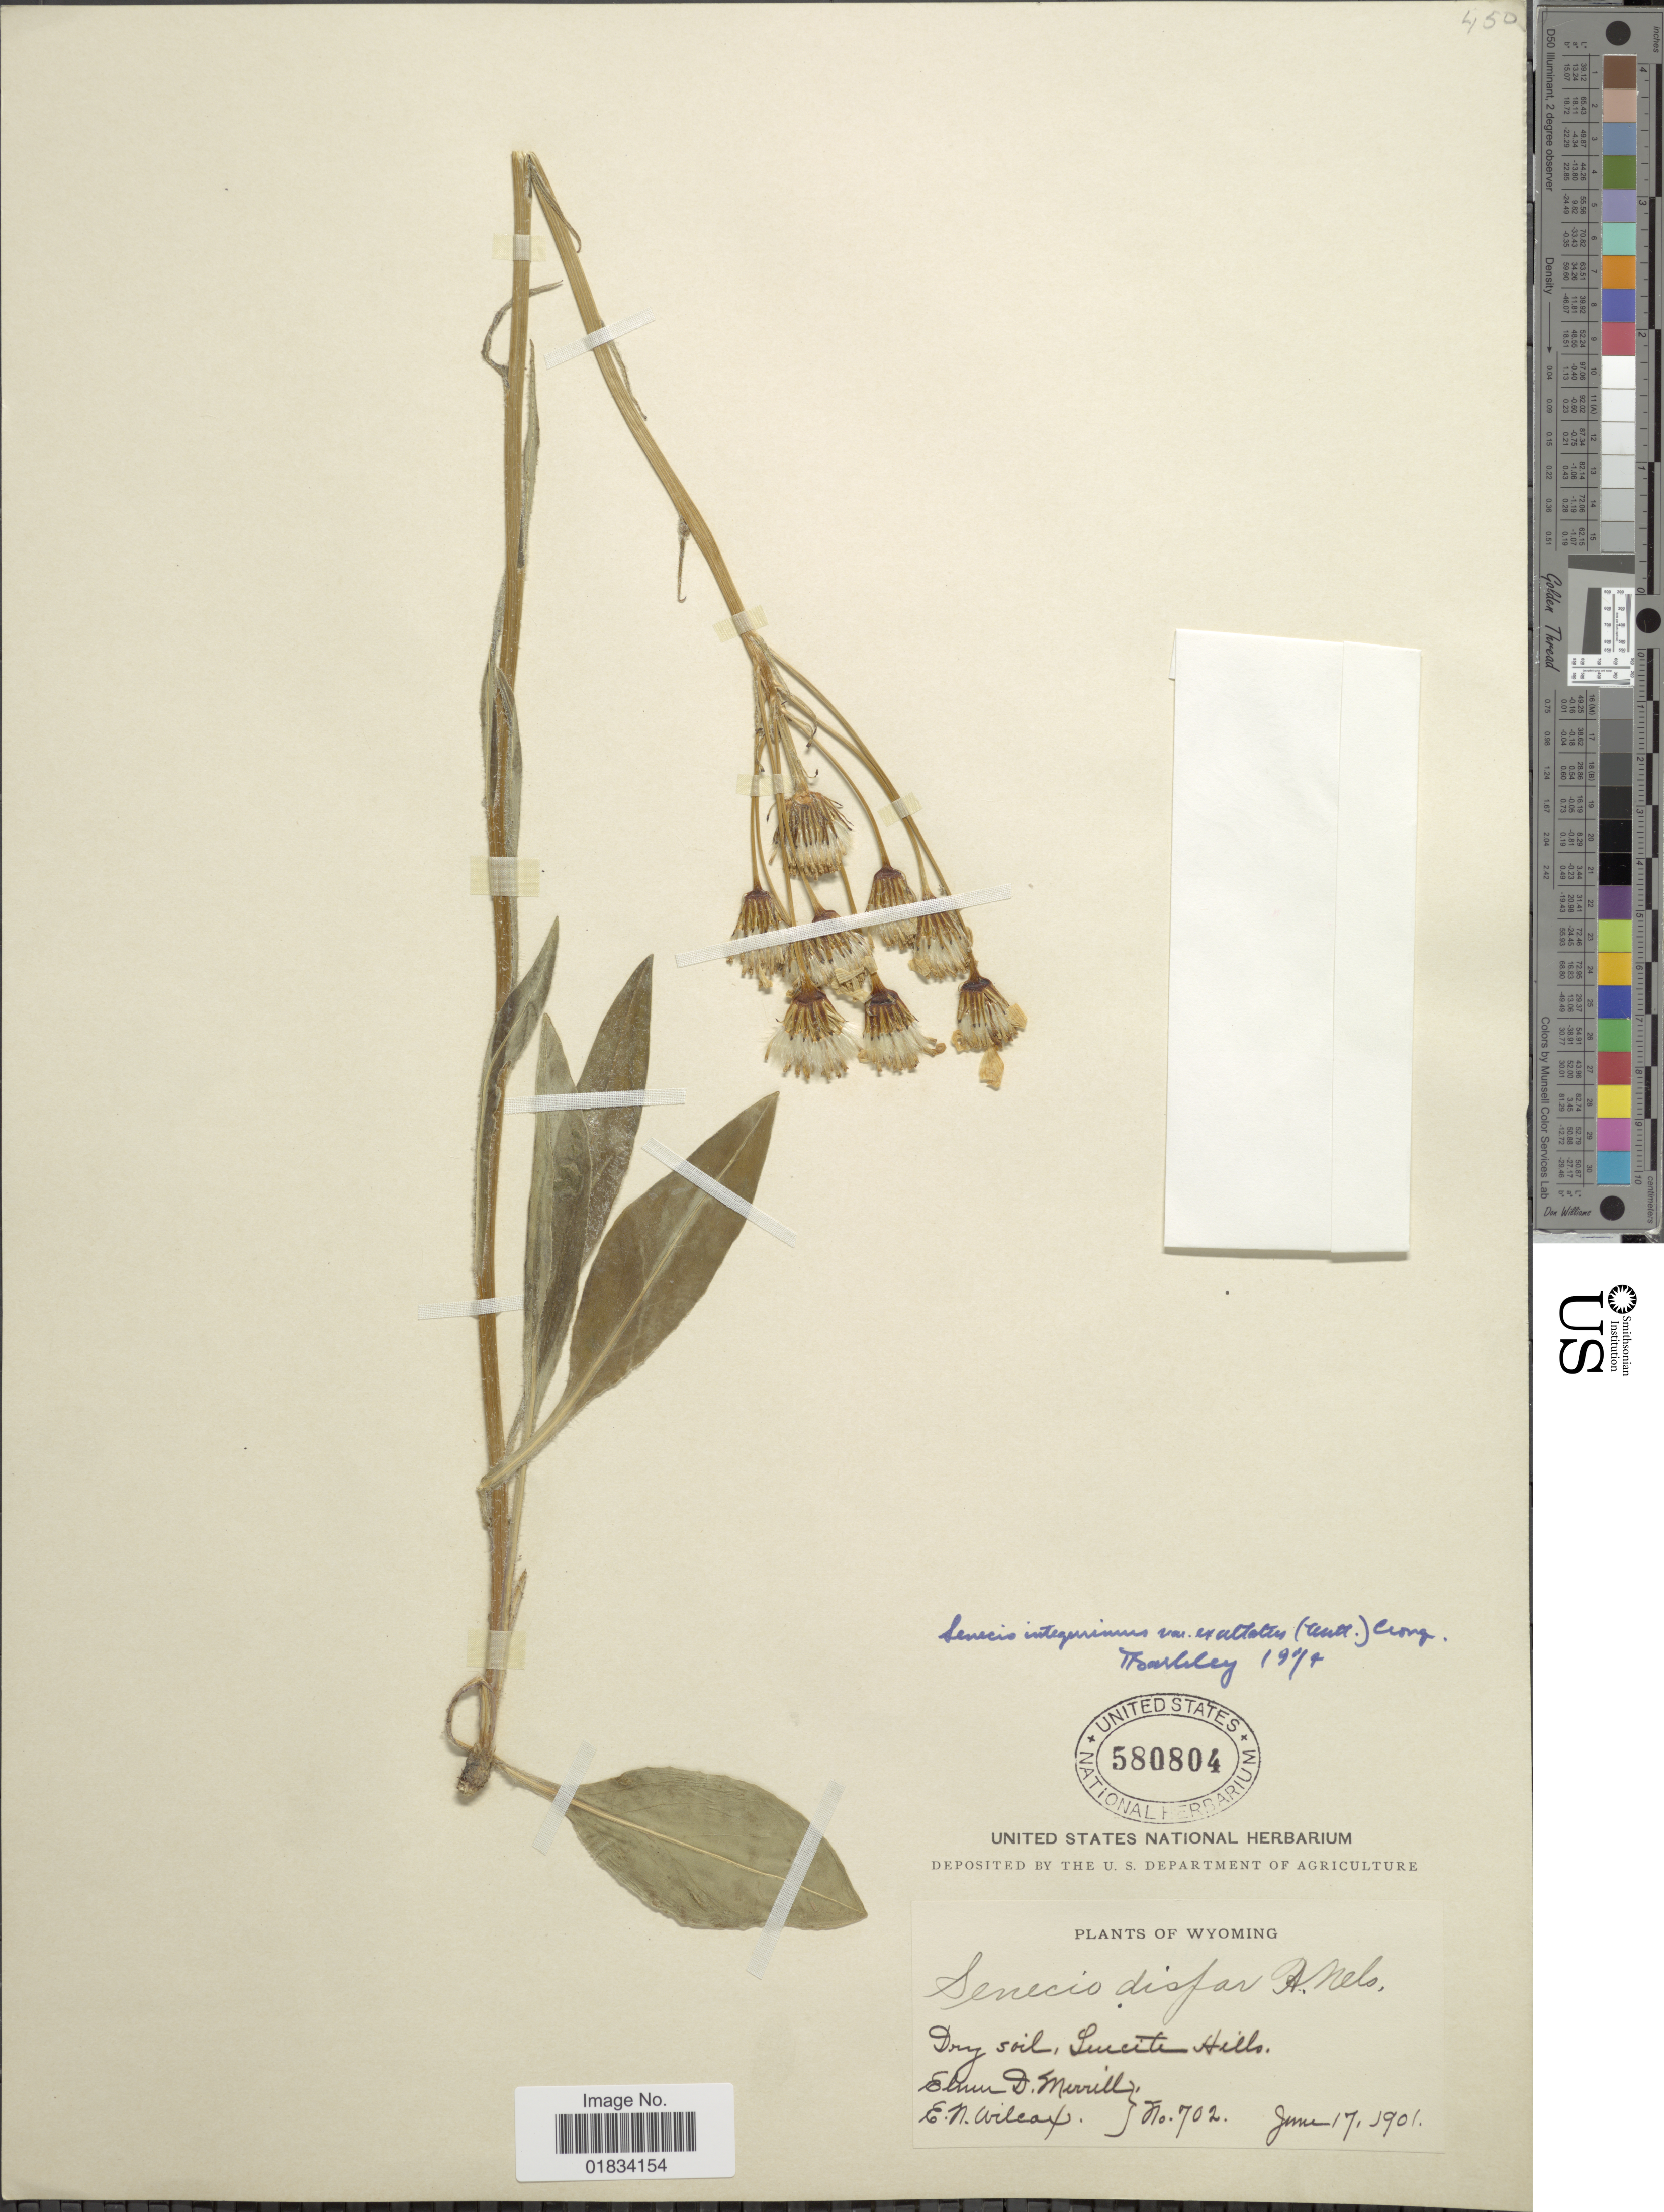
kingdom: Plantae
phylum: Tracheophyta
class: Magnoliopsida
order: Asterales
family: Asteraceae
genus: Senecio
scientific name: Senecio integerrimus var. exaltatus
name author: (Nutt.) Cronq.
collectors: E. D. Merrill & E. Wilcox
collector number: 702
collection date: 1901-06-17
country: United States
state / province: Wyoming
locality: Leucite Hills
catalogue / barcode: US 580804